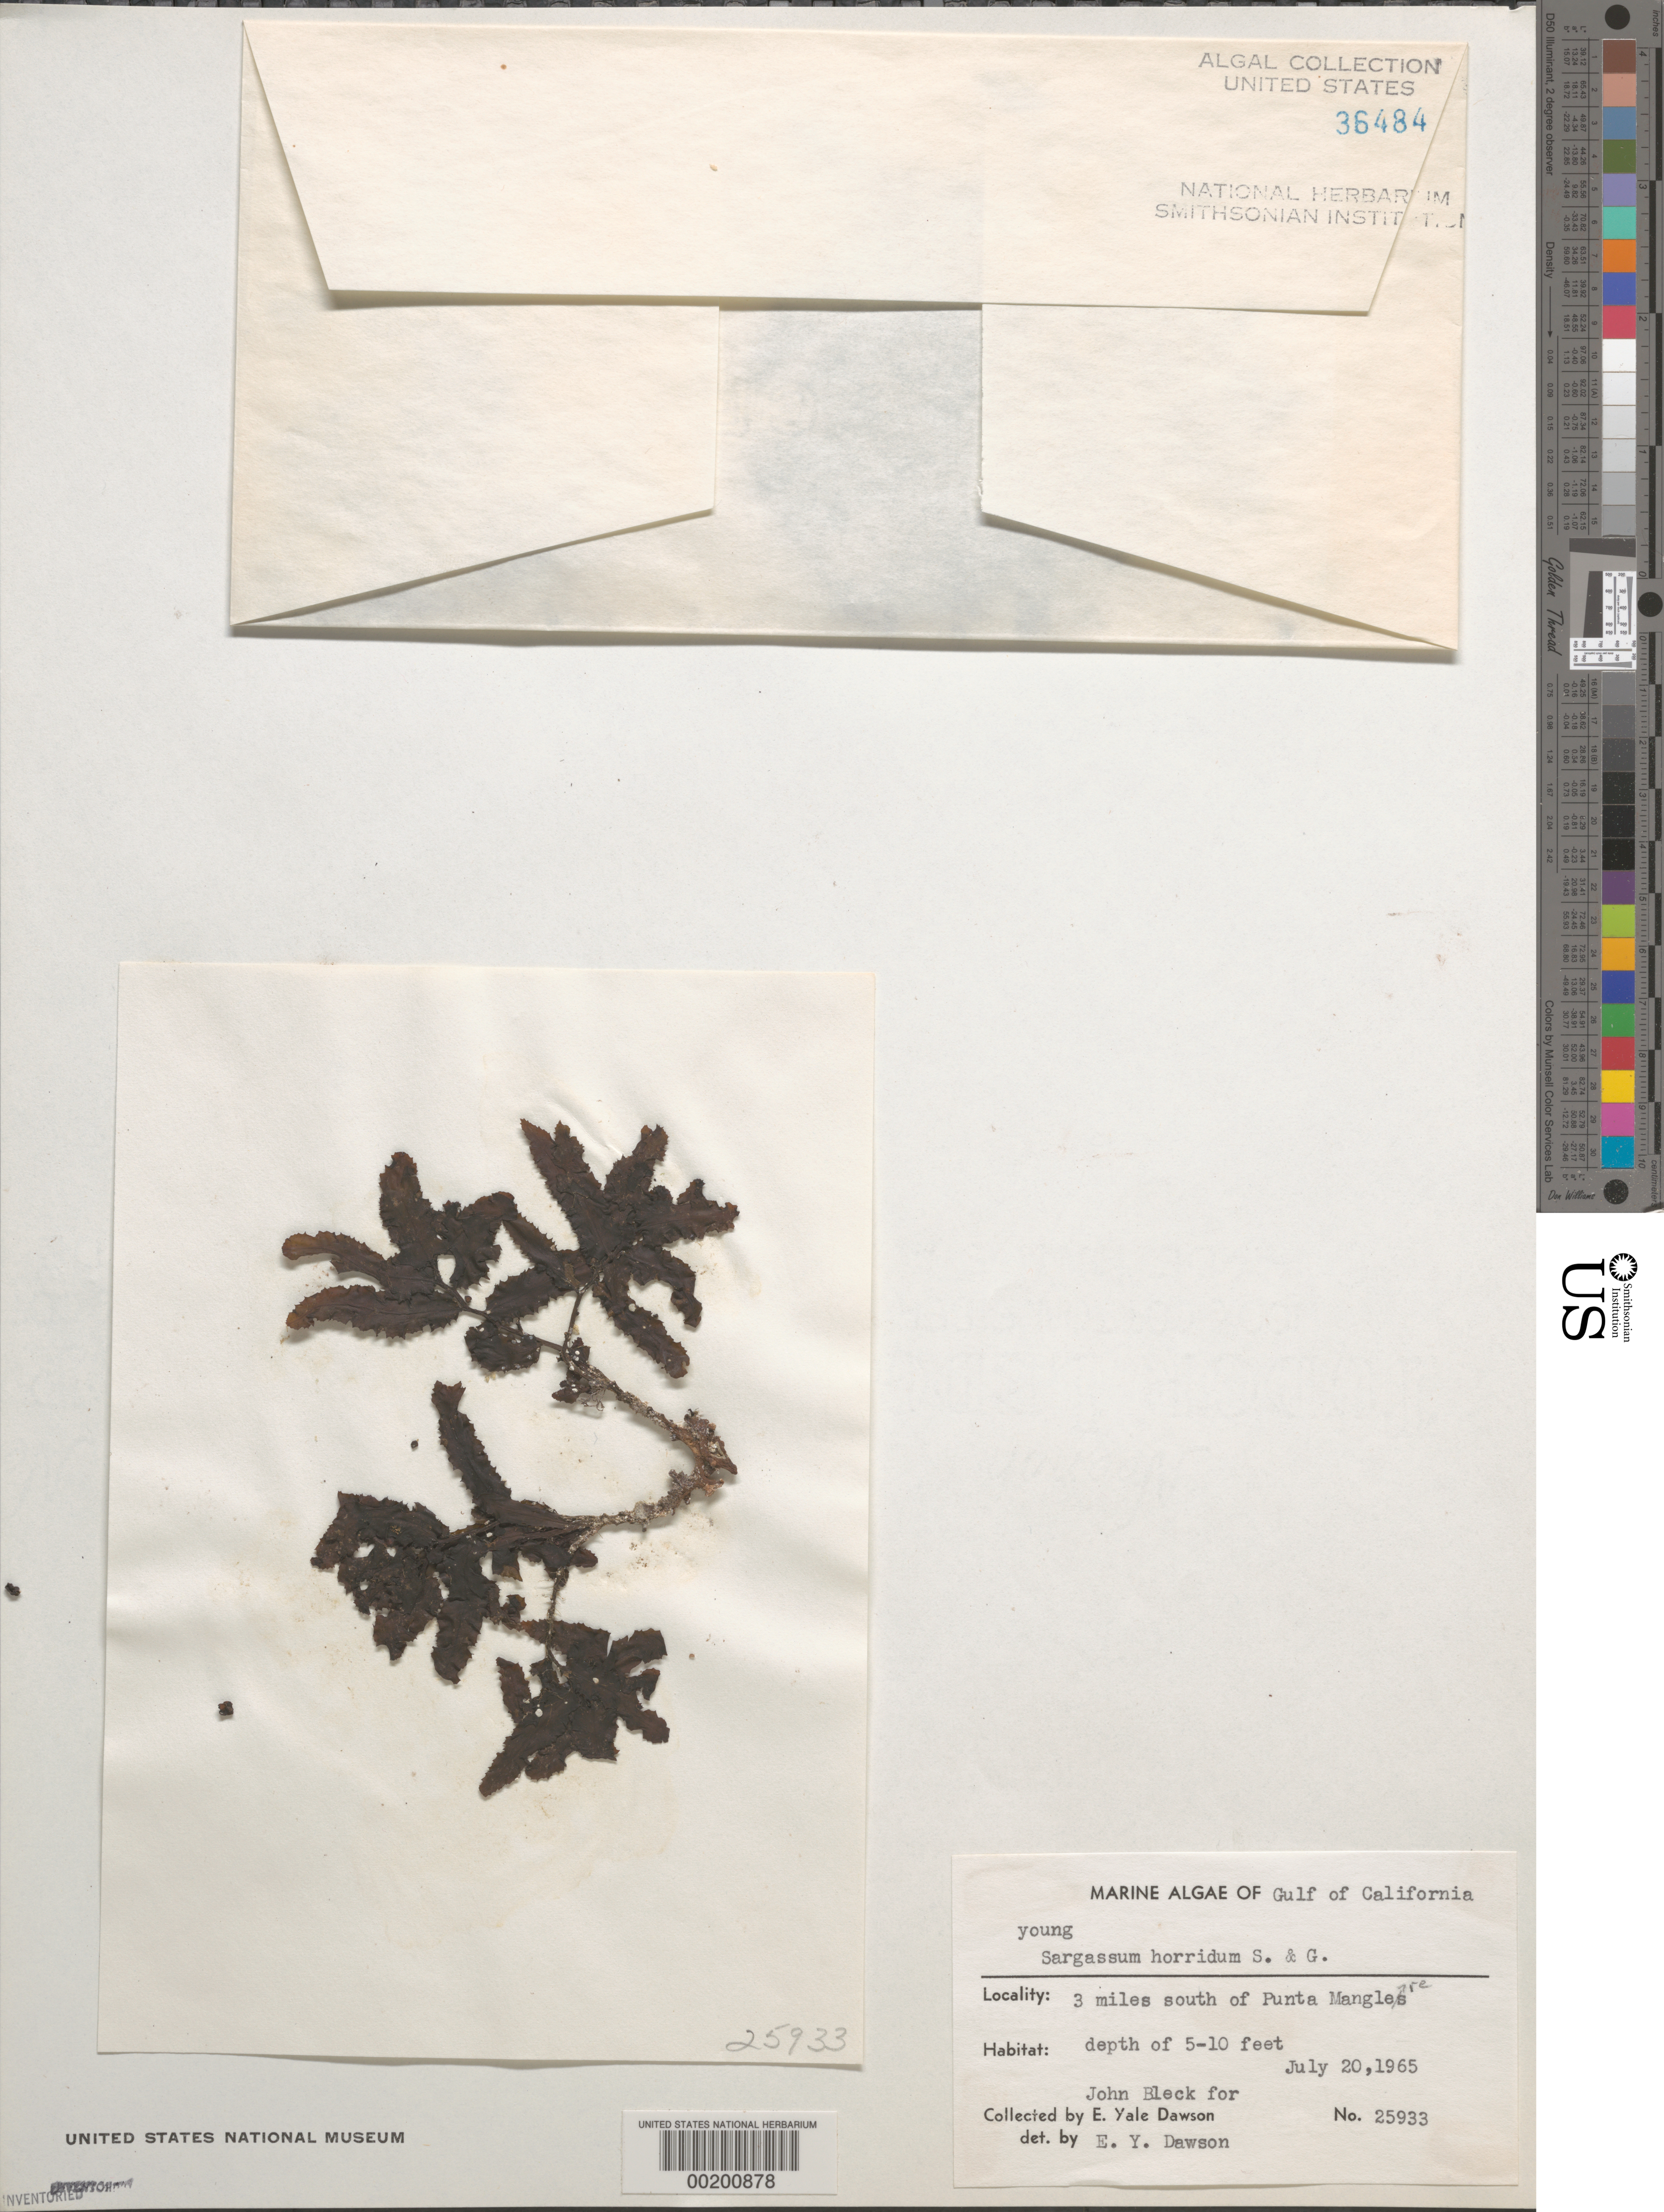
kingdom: Chromista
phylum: Ochrophyta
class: Phaeophyceae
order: Fucales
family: Sargassaceae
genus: Sargassum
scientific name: Sargassum horridum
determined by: Dawson, E. Y.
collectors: J. Bleck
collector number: EYD 25933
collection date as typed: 20 Jul 1965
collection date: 1965-07-20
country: Mexico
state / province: Baja California Sur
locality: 3 miles south of Punta Mangleres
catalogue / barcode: US 36484